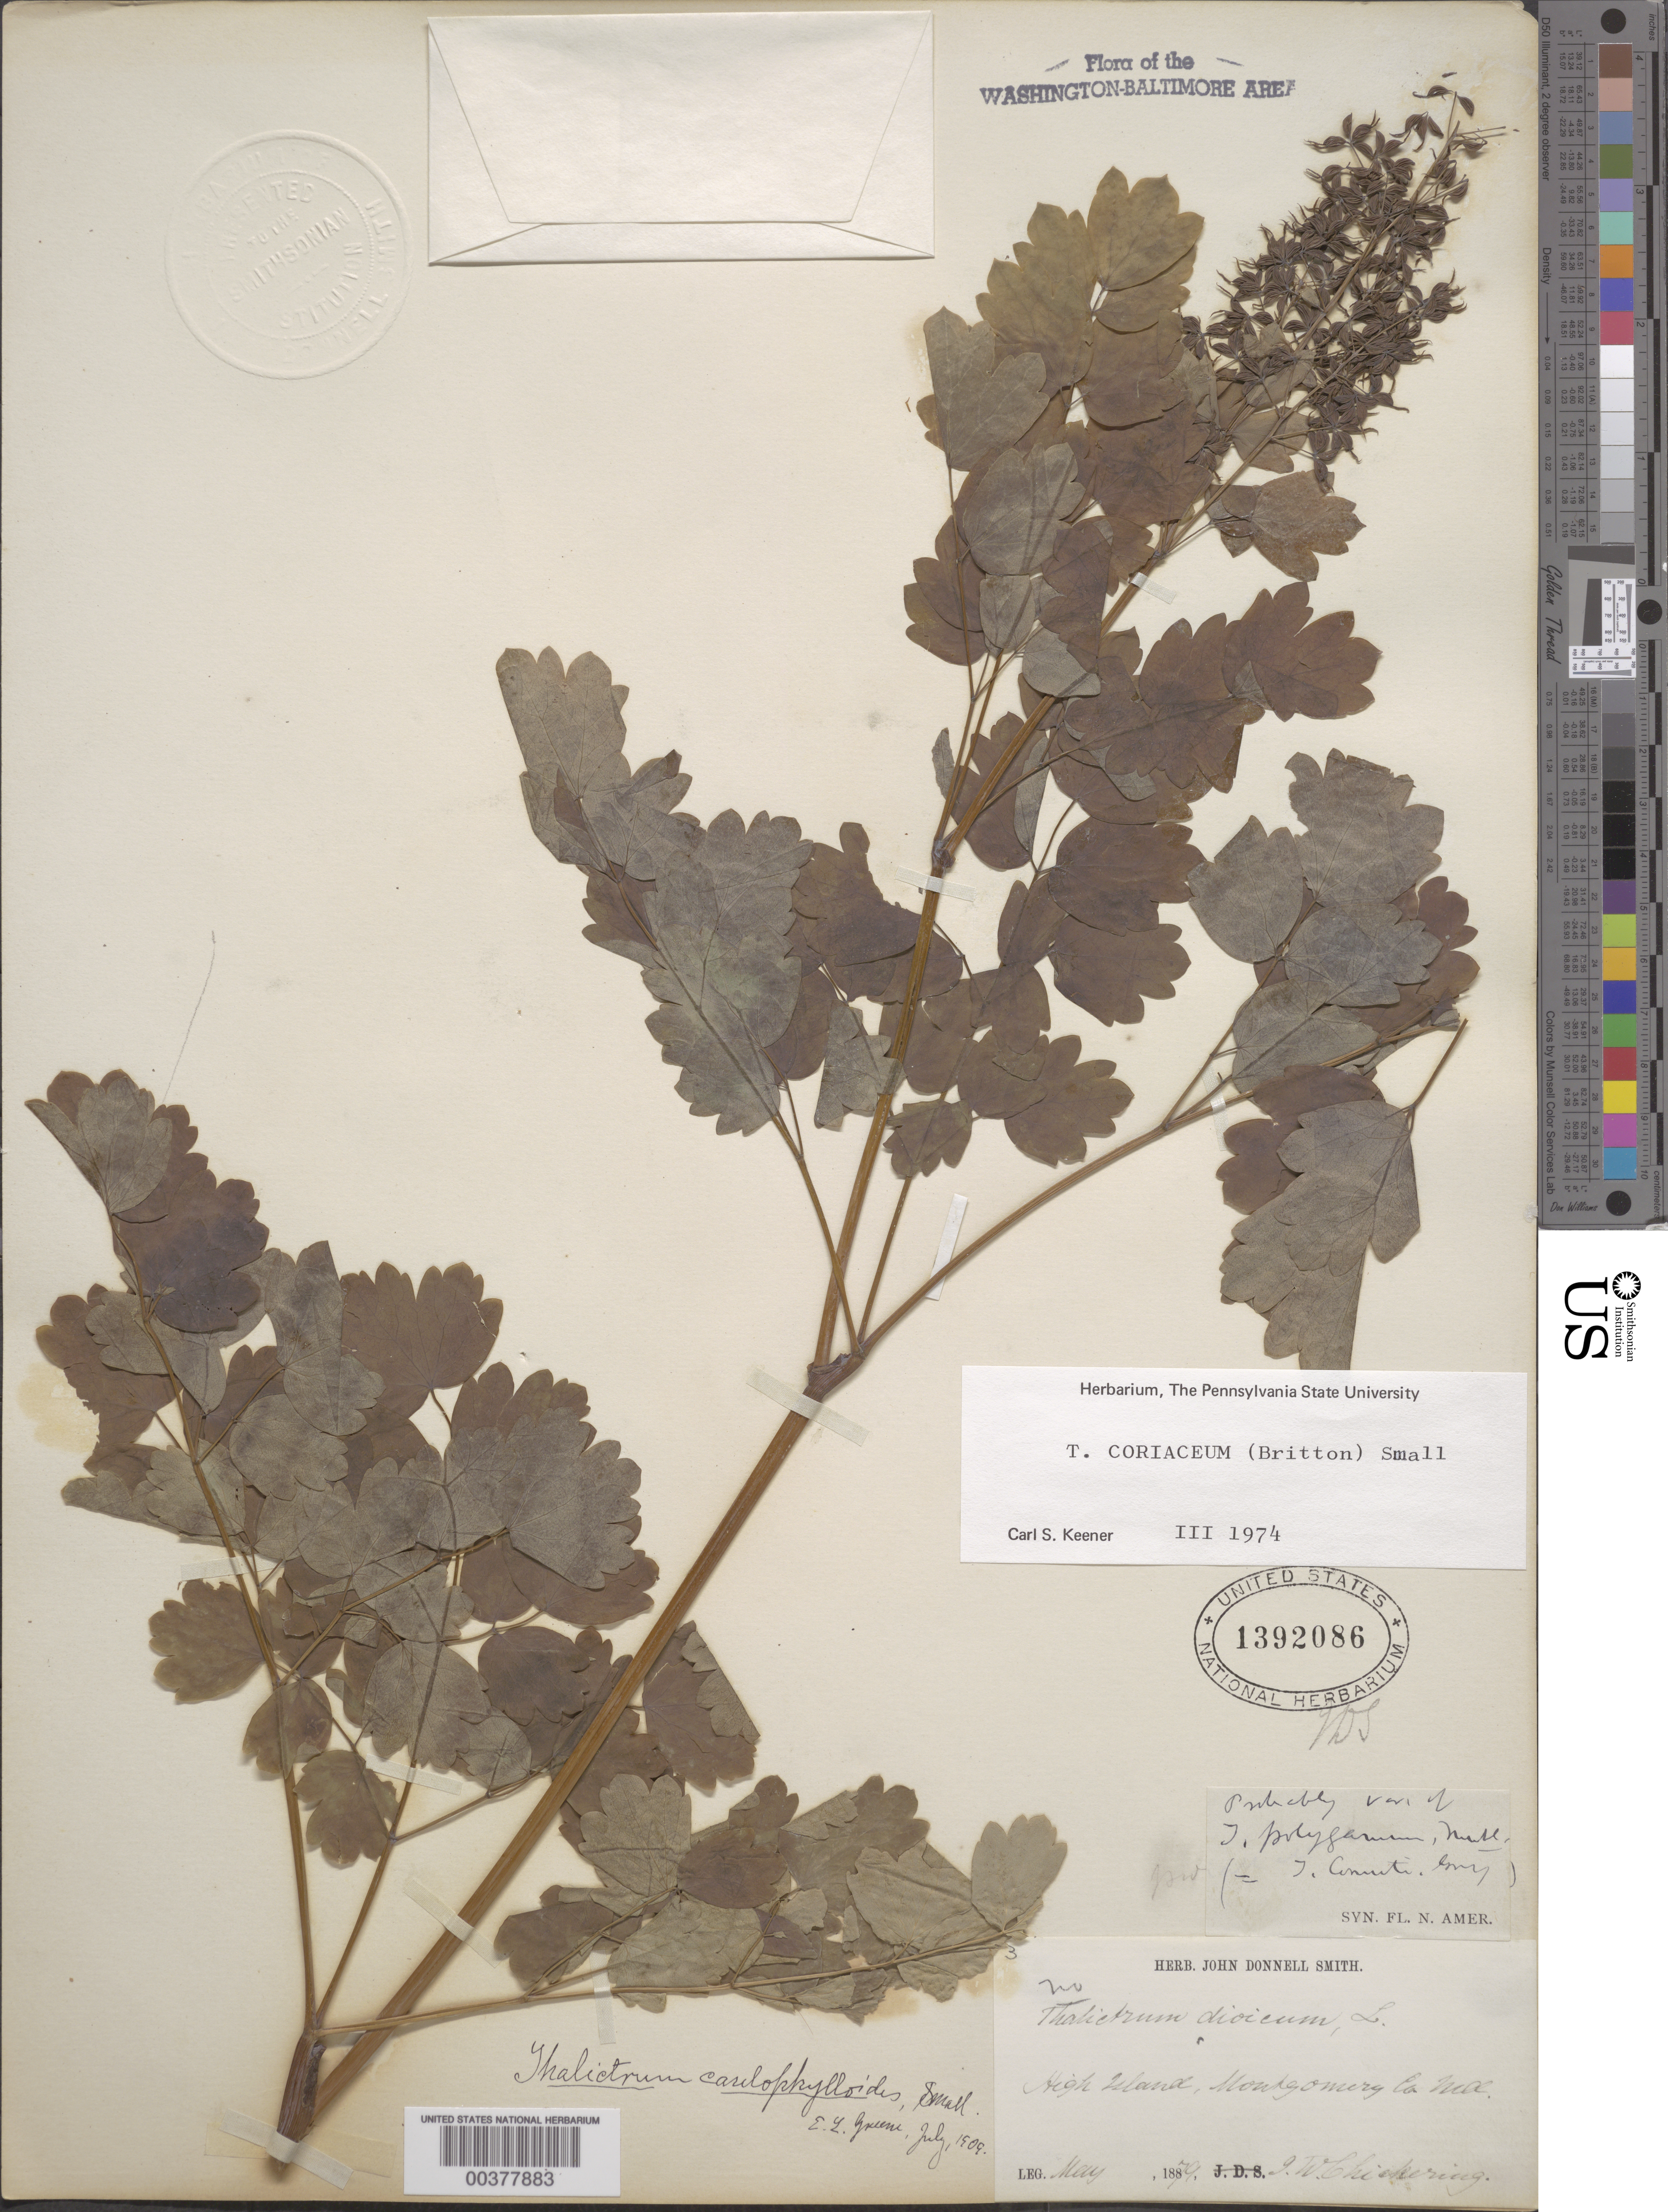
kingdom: Plantae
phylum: Tracheophyta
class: Magnoliopsida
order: Ranunculales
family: Ranunculaceae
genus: Thalictrum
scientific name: Thalictrum coriaceum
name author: (Britton) Small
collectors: J. Donnell Smith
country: United States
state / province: Maryland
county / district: Montgomery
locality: High Island C. & O. Canal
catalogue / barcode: US 1392086